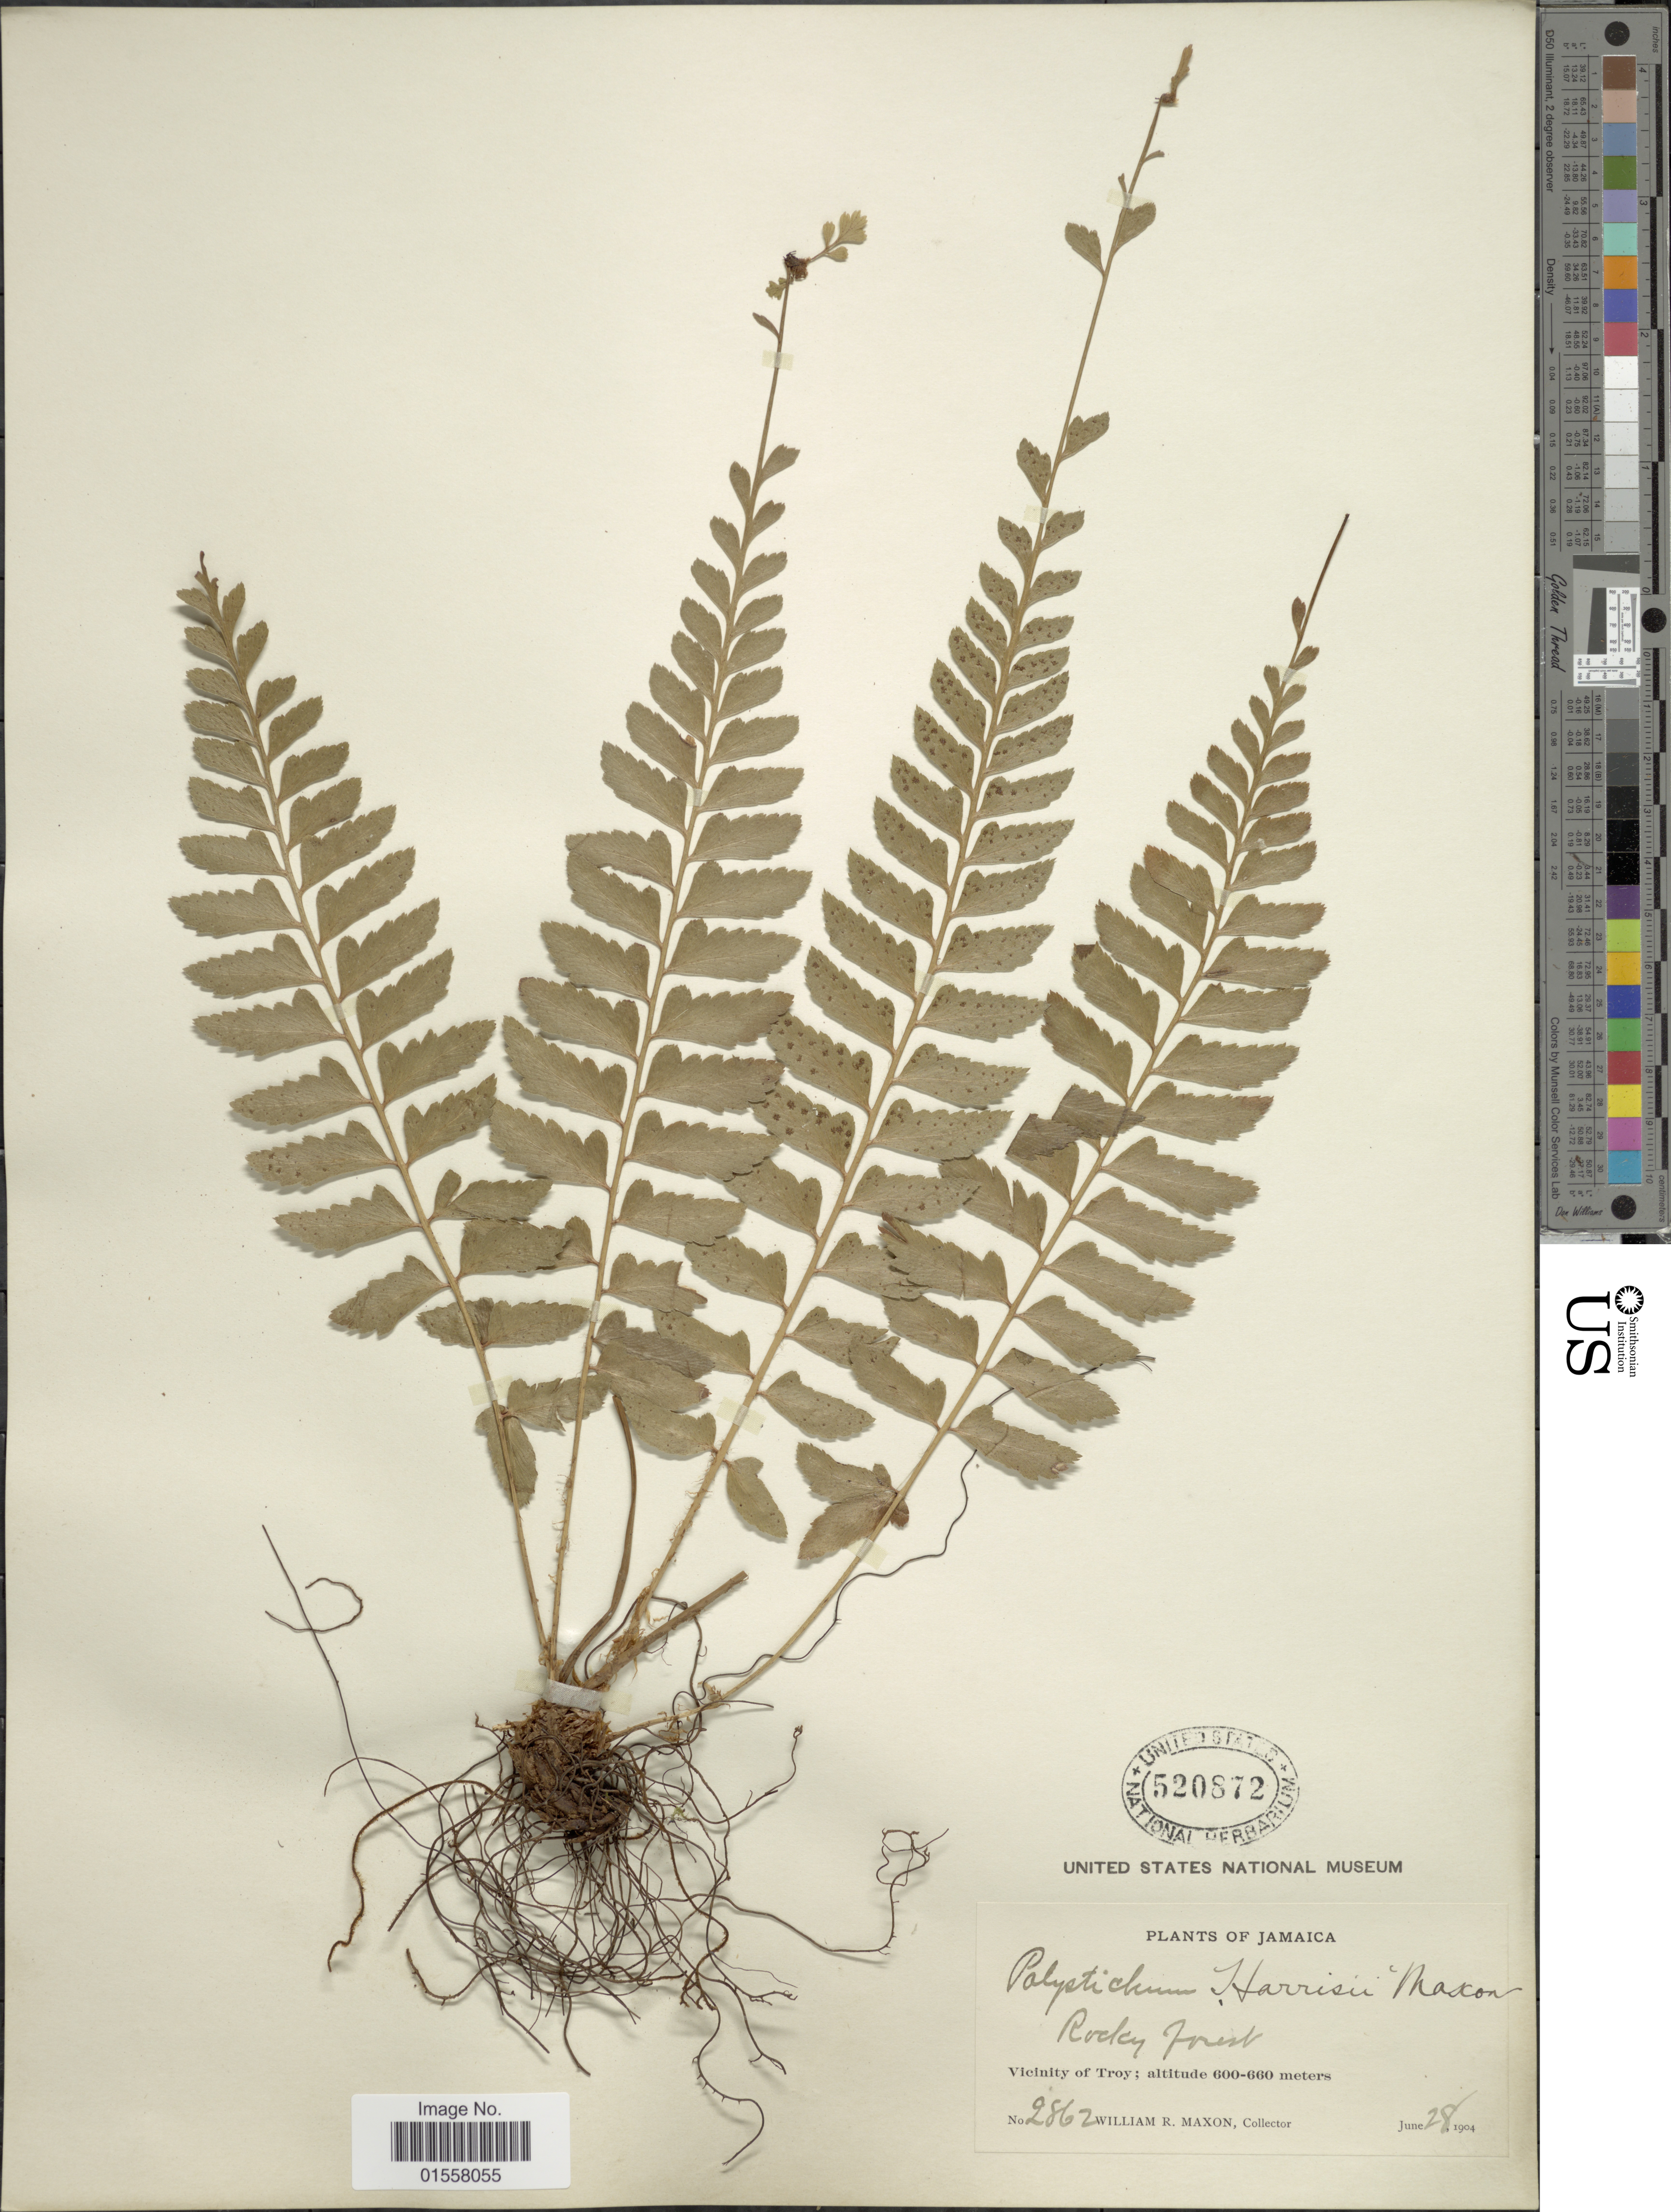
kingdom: Plantae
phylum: Tracheophyta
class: Polypodiopsida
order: Polypodiales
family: Dryopteridaceae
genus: Polystichum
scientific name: Polystichum harrisii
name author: Maxon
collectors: W. R. Maxon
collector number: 2862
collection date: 1904-06-28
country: Jamaica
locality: Vicinity of Troy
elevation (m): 600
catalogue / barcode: US 520872